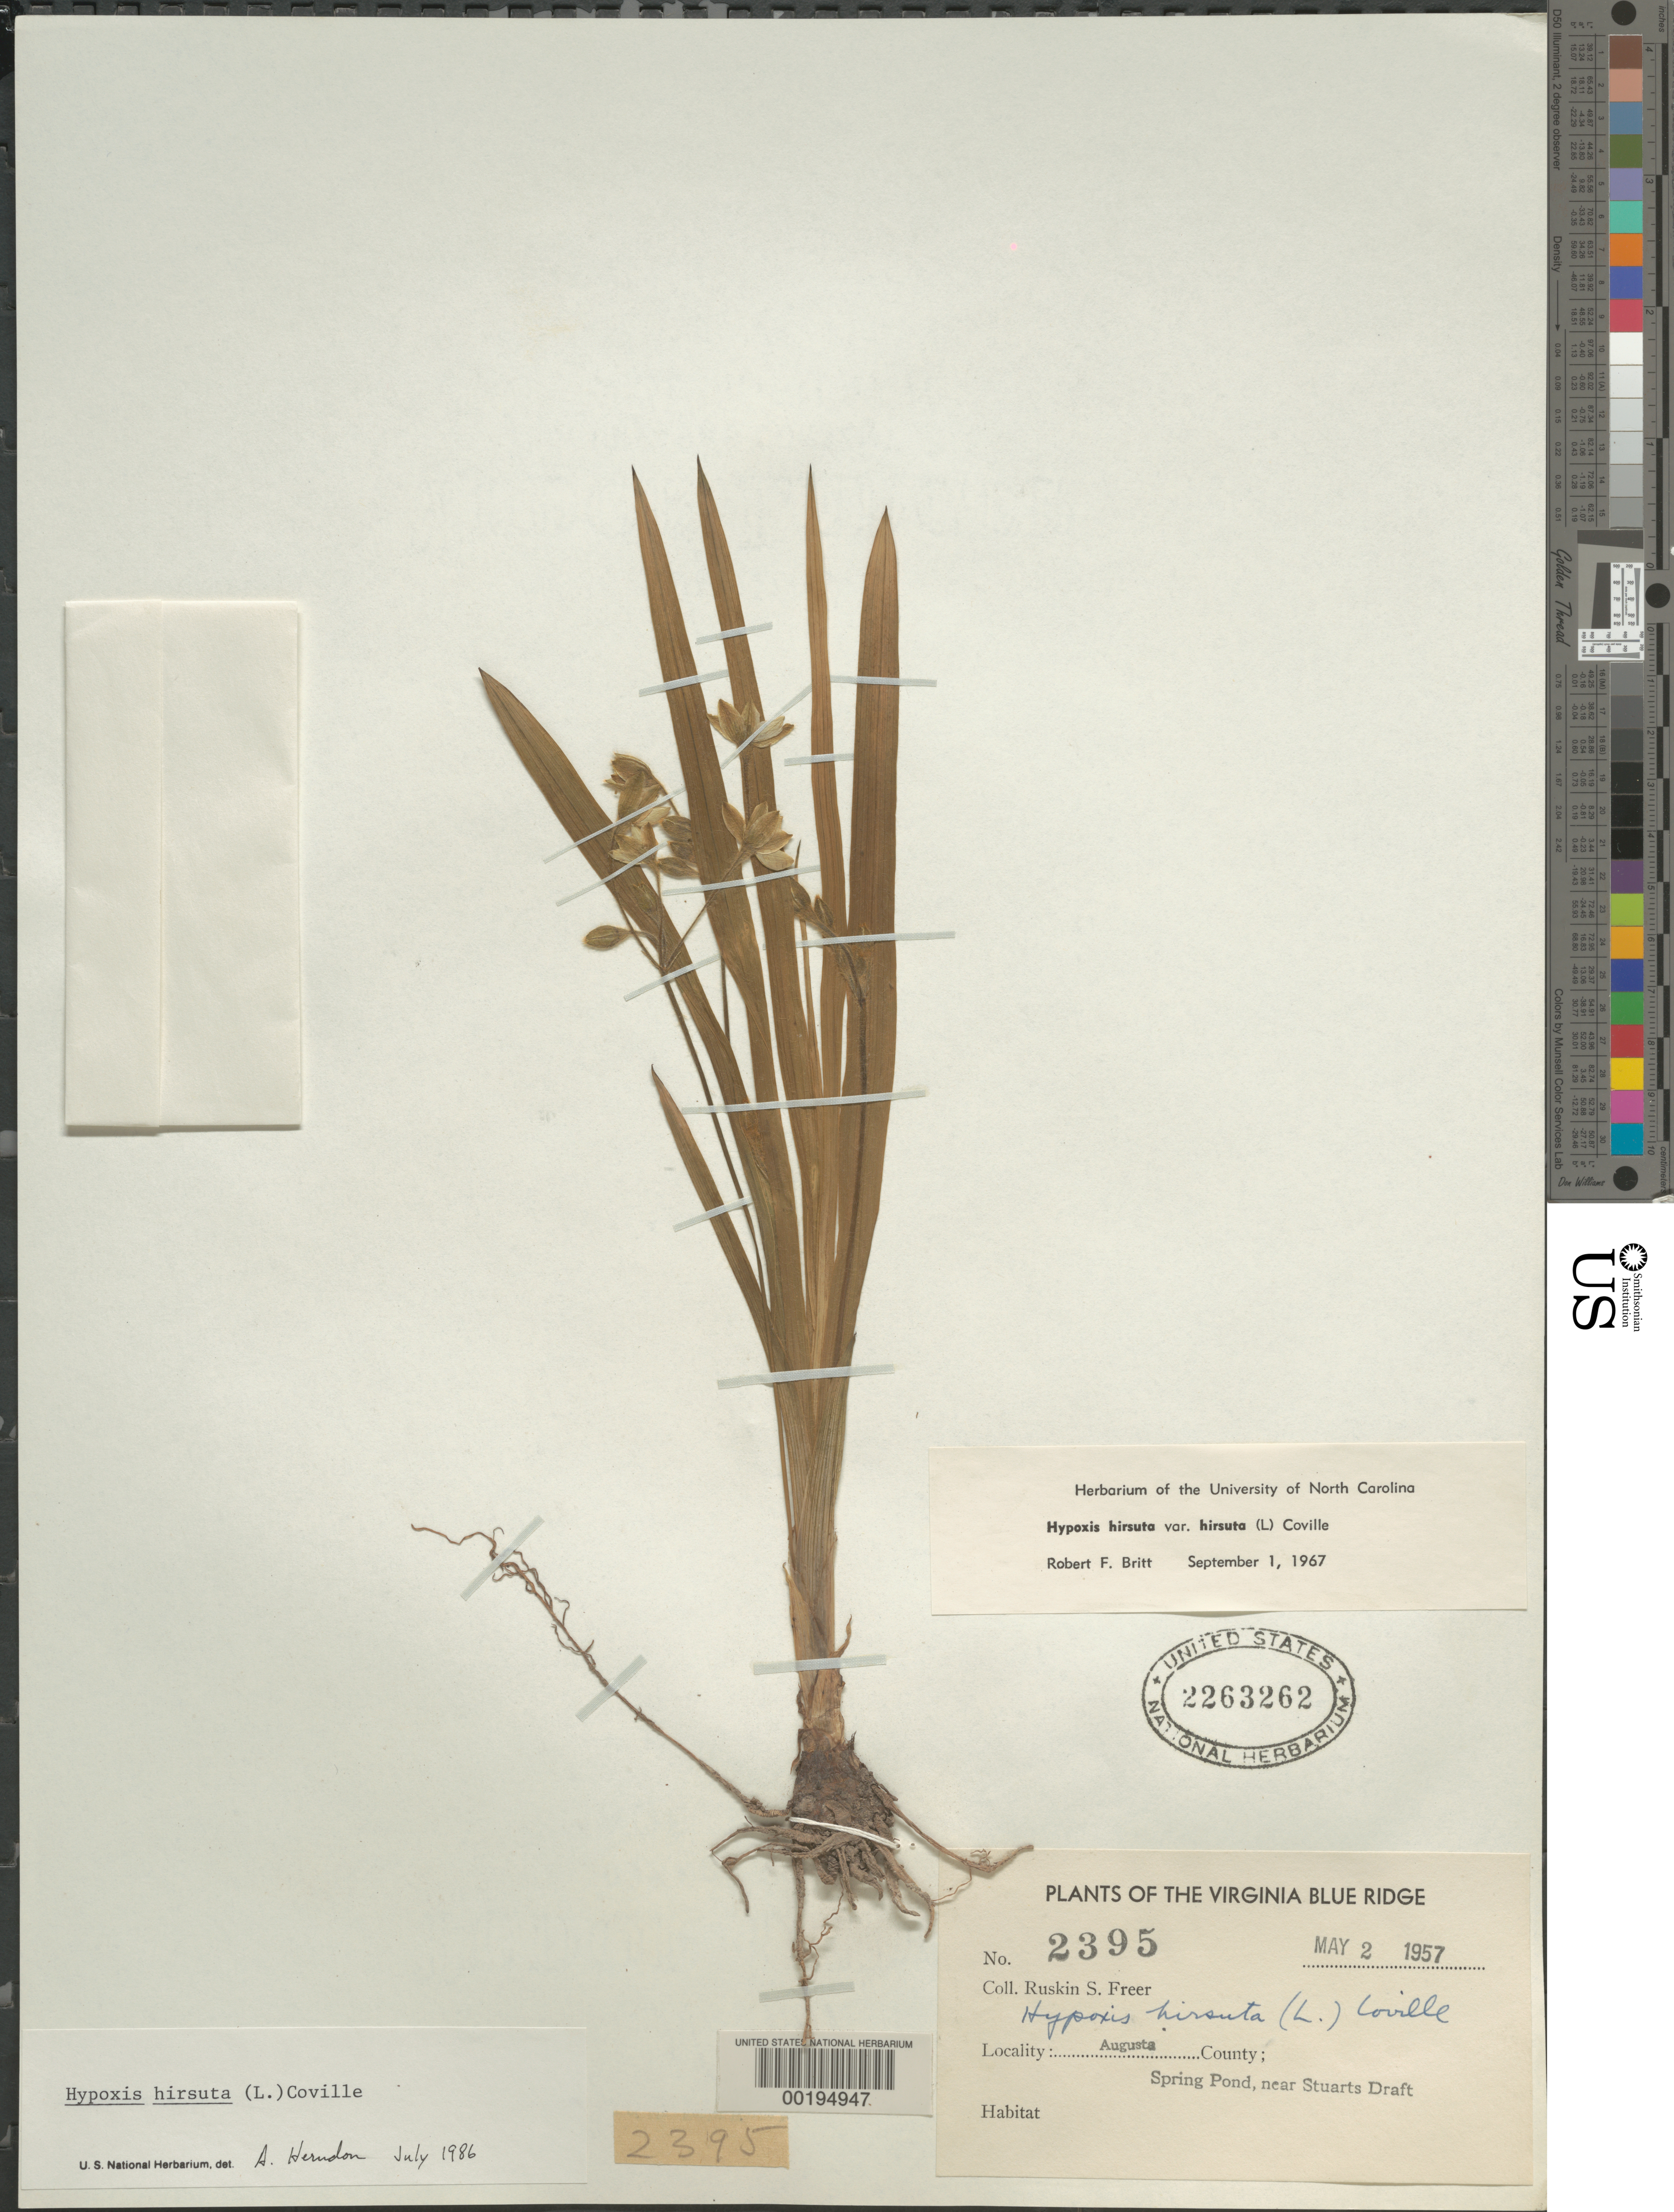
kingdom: Plantae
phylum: Tracheophyta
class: Liliopsida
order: Asparagales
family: Hypoxidaceae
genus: Hypoxis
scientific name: Hypoxis hirsuta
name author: (L.) Coville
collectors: R. Freer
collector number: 2395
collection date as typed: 02 May 1957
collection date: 1957-05-02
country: United States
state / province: Virginia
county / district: Augusta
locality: Spring pond, near stuarts draft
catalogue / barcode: US 2263262